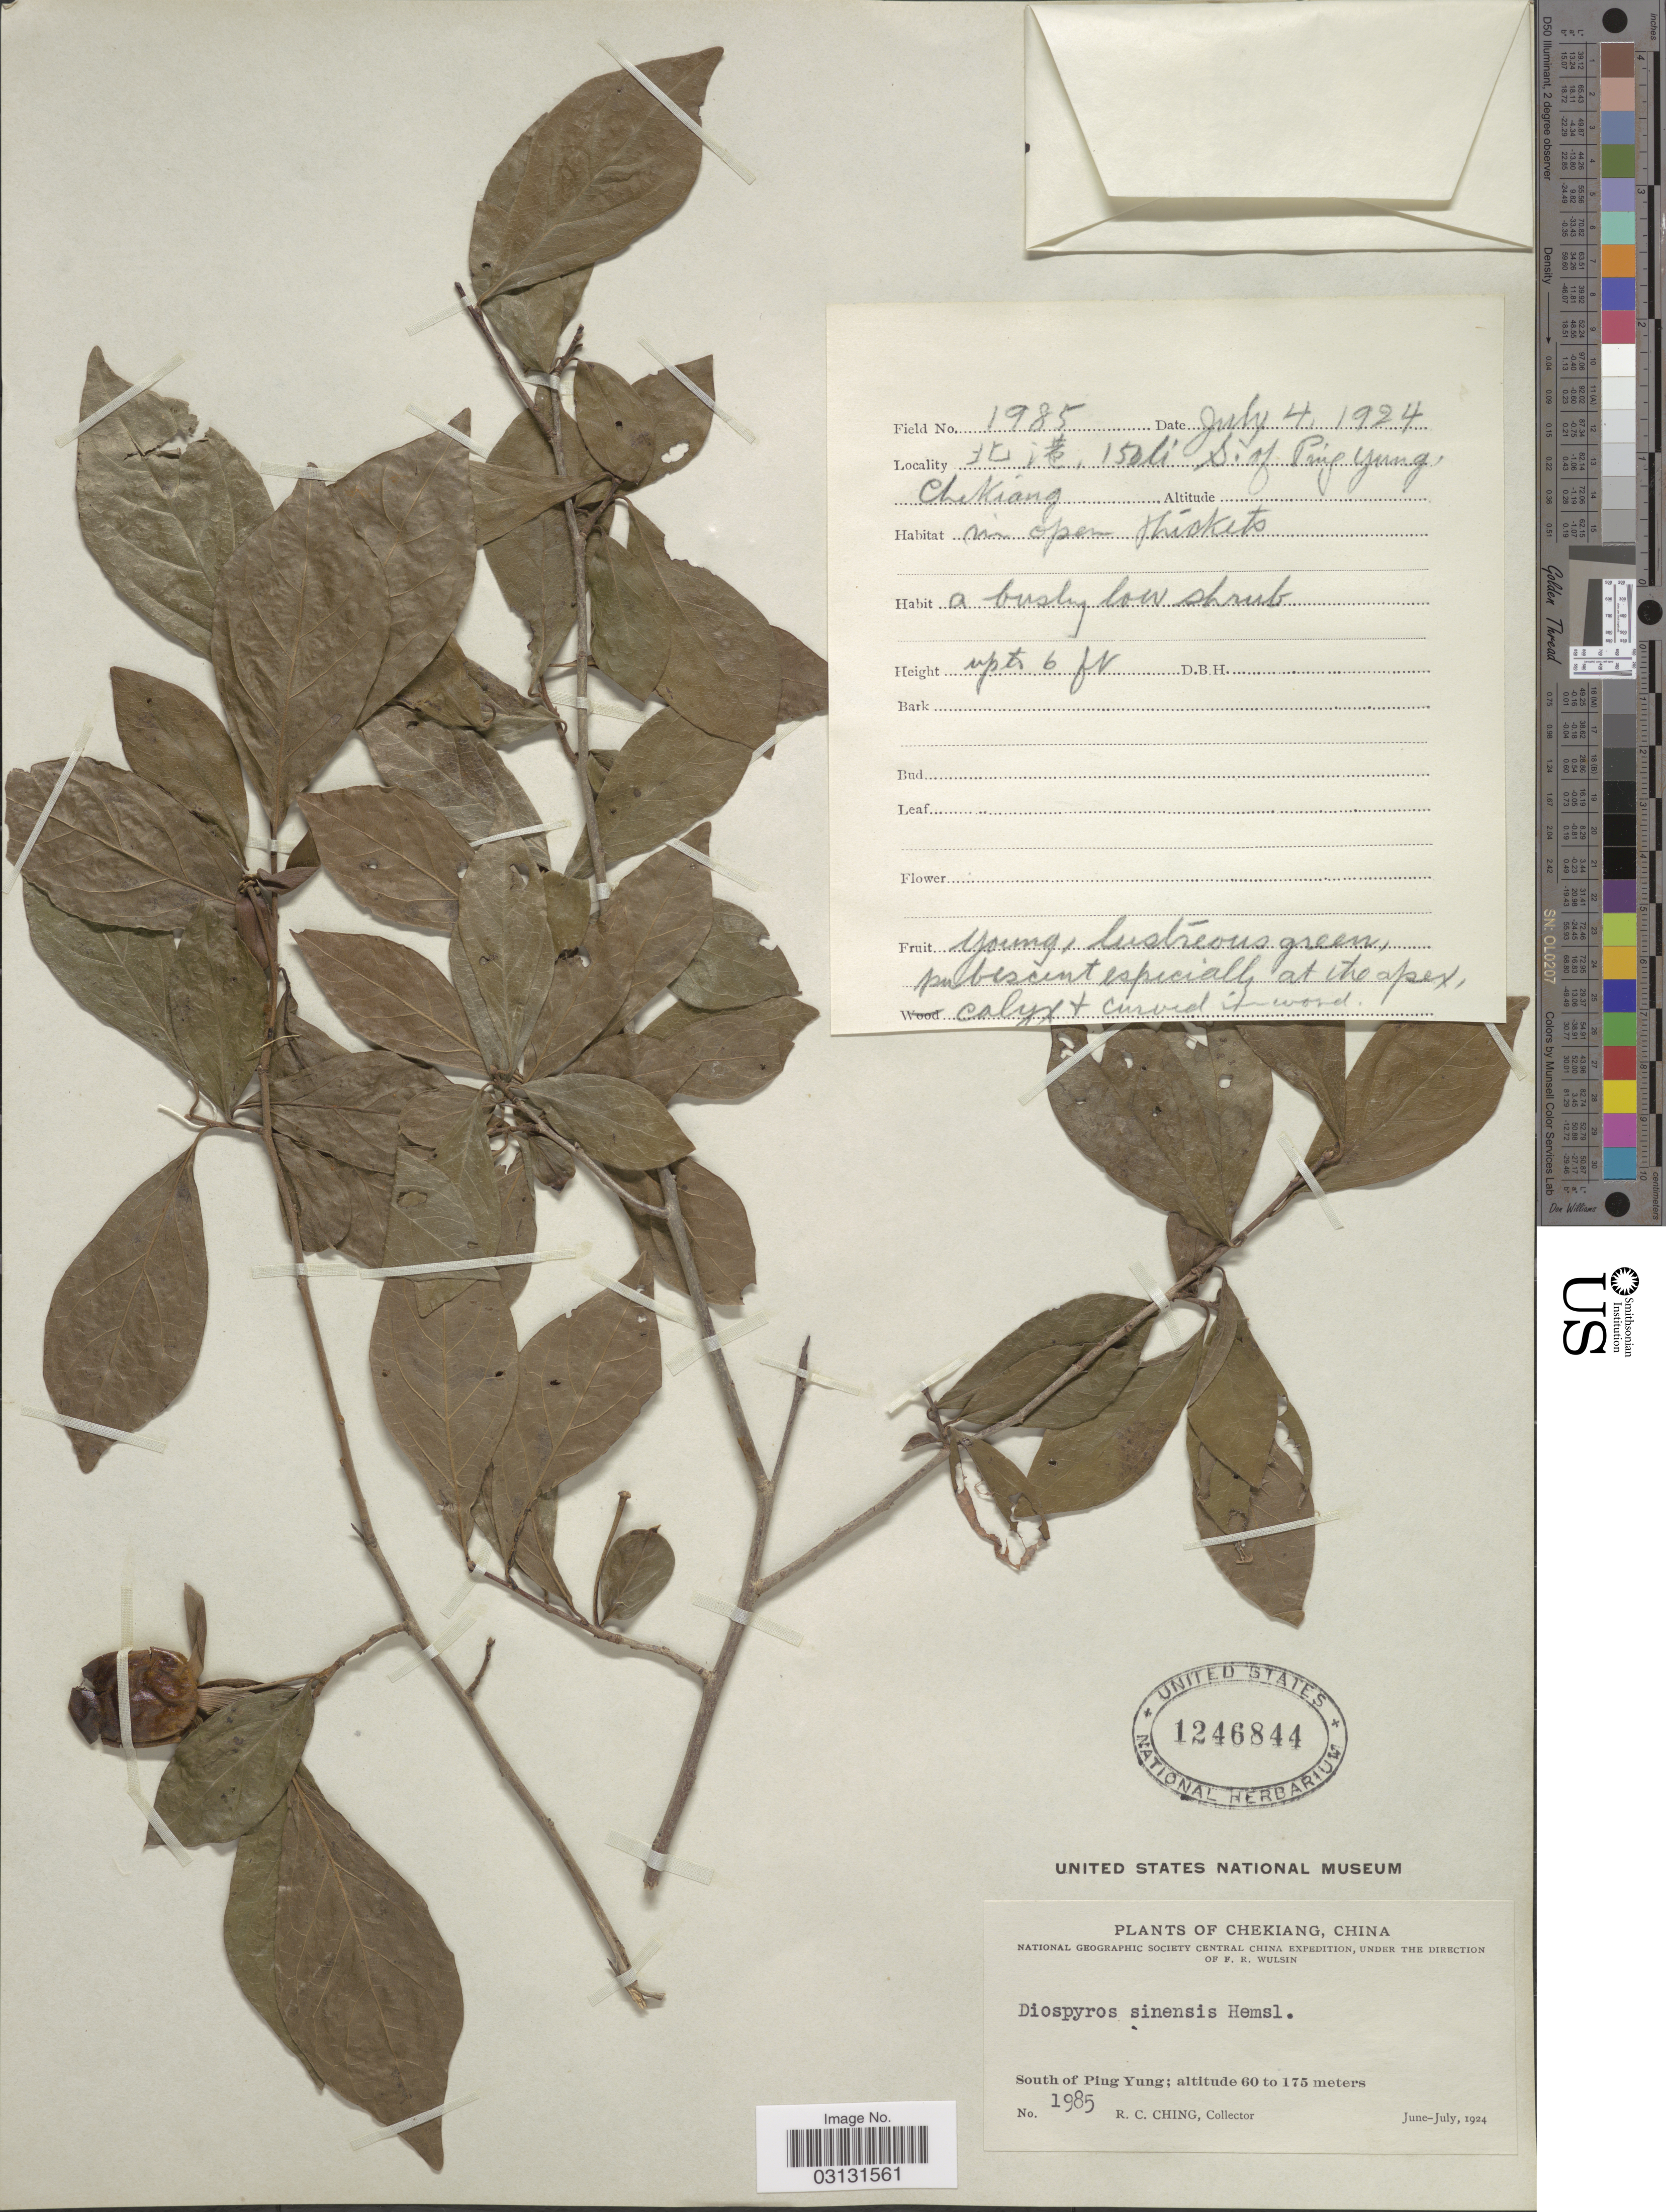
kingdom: Plantae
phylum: Tracheophyta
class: Magnoliopsida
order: Ericales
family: Ebenaceae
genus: Diospyros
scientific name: Diospyros cathayensis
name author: Steward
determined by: Strong, Mark T., (BOT), Smithsonian Institution - National Museum of Natural History (UNITED STATES)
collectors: R. C. Ching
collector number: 1985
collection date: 1924-07-04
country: China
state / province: Zhejiang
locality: Chekiang. 15 li South of Ping Yung.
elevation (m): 60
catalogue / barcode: US 1246844